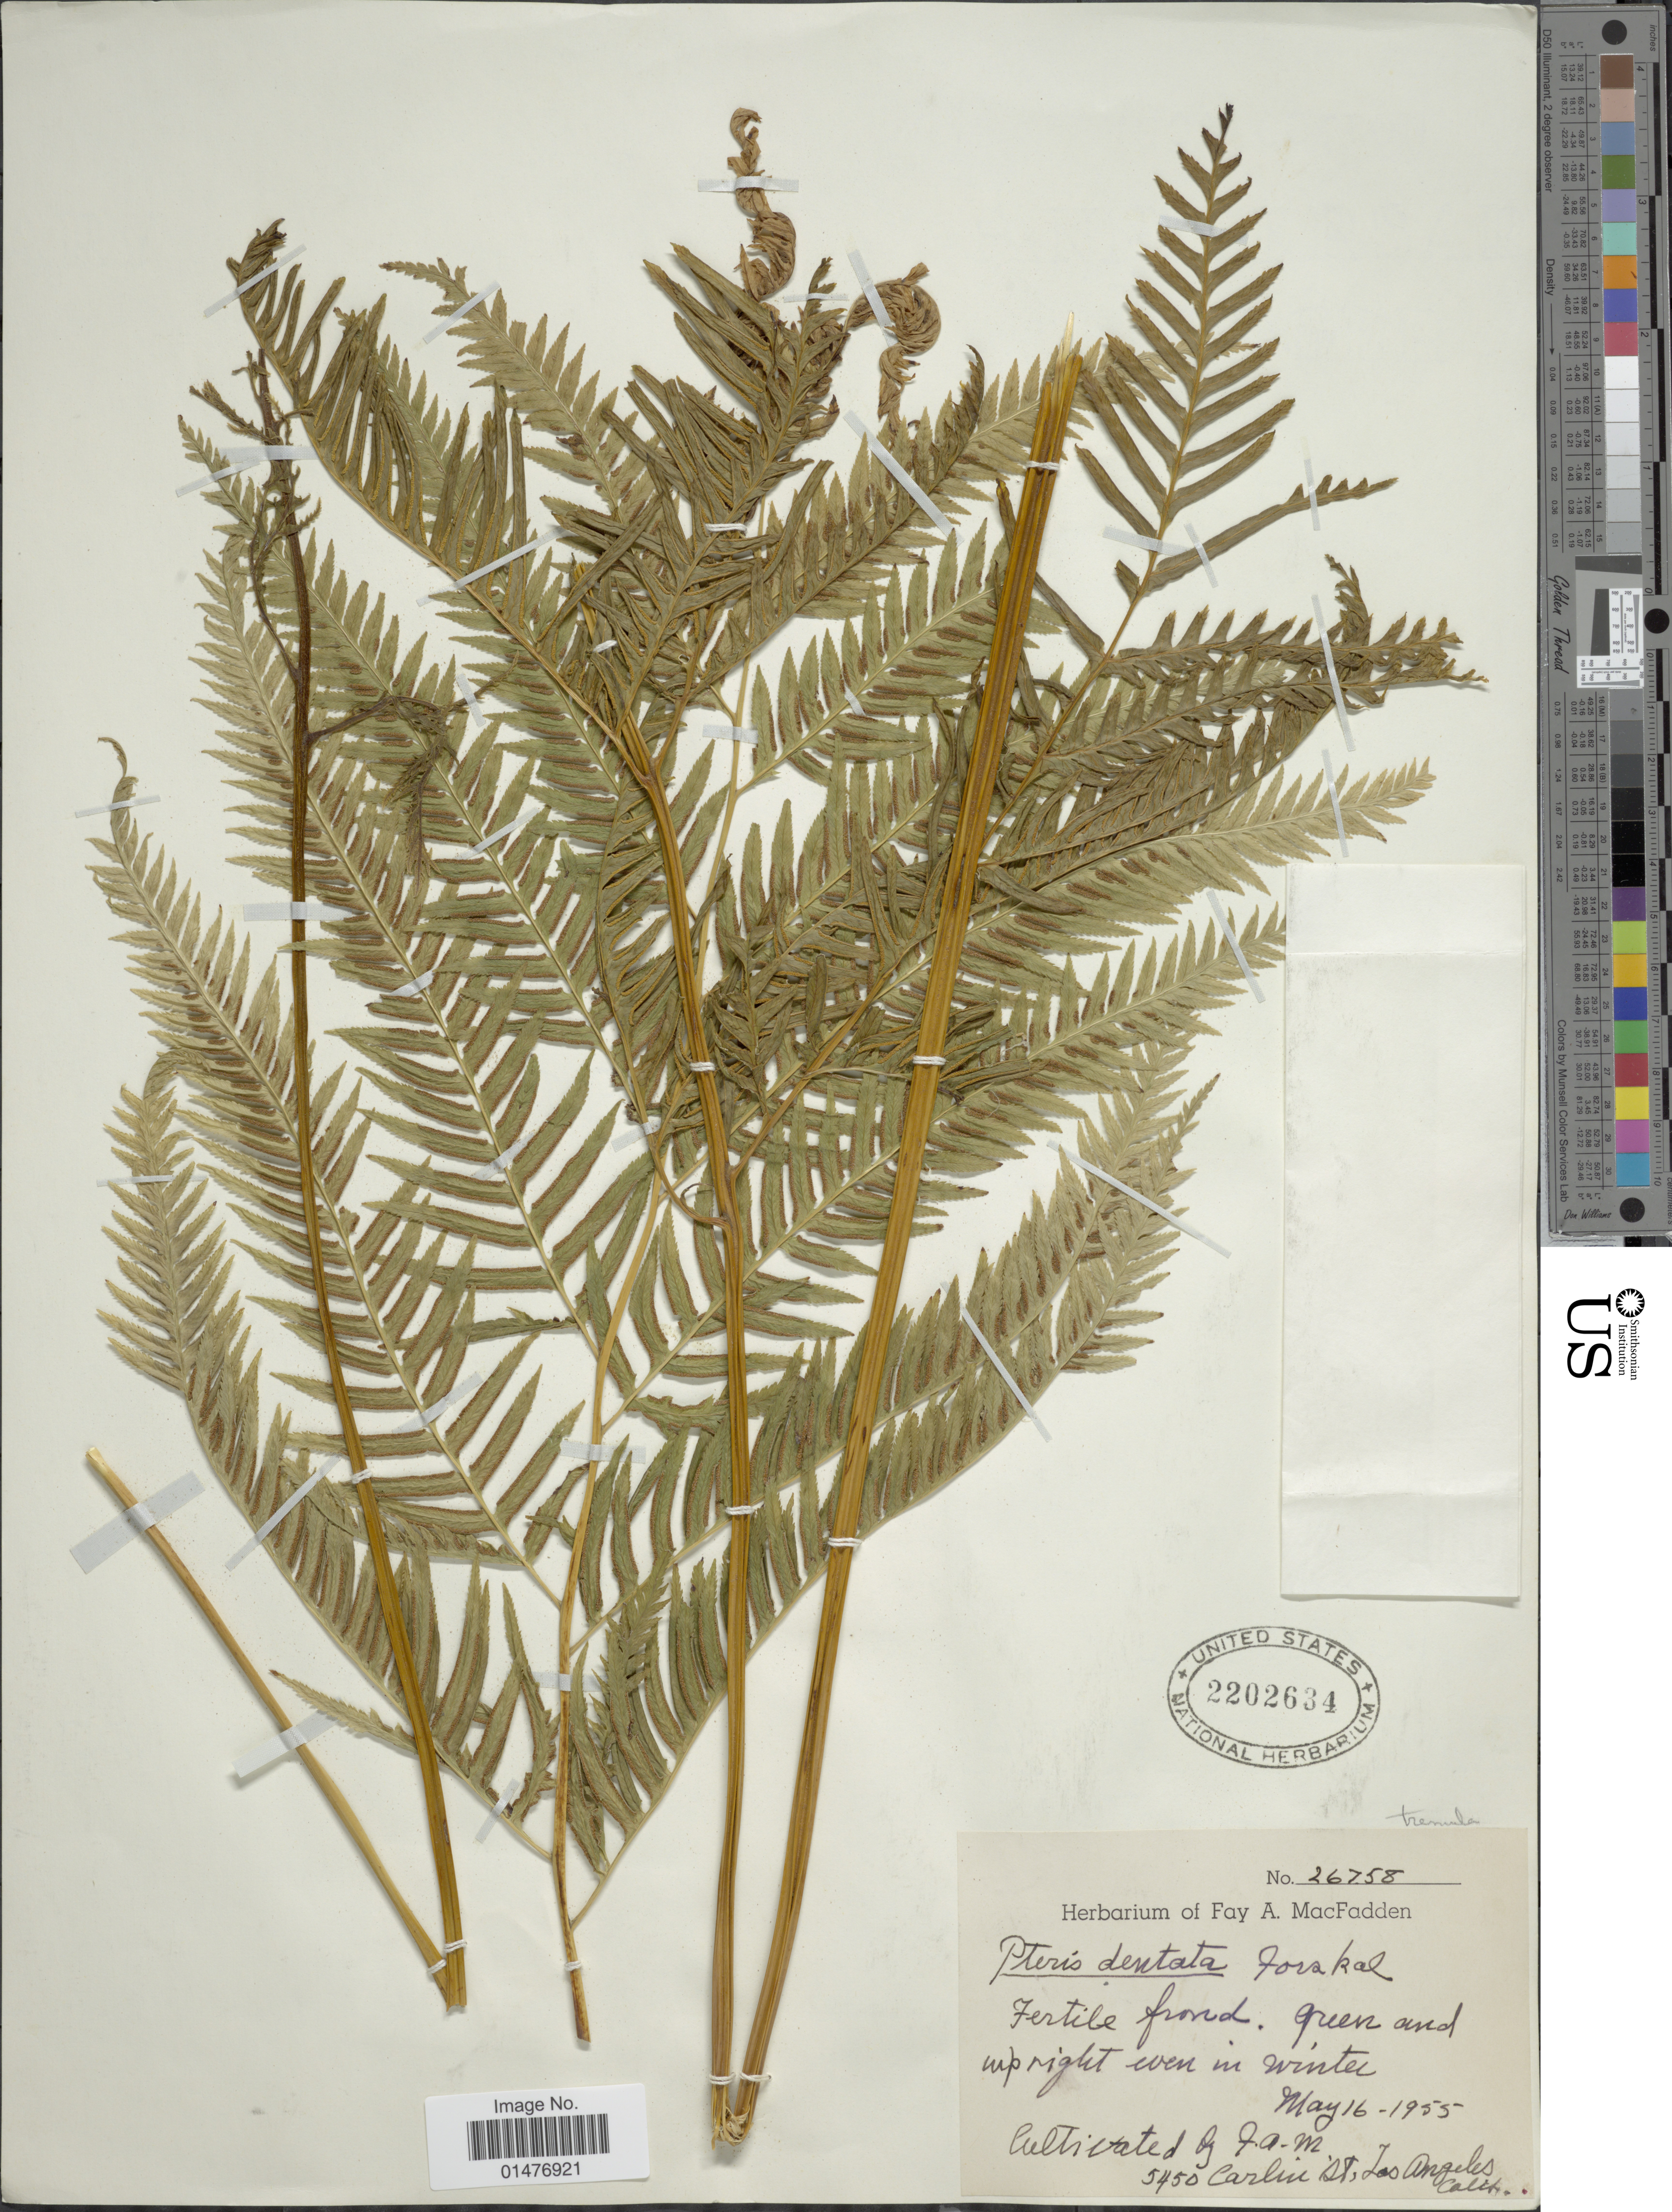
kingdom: Plantae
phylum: Tracheophyta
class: Polypodiopsida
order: Polypodiales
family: Pteridaceae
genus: Pteris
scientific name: Pteris dentata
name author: Forssk.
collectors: F. MacFadden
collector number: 26758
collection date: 1955-05-16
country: United States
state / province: California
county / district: Los Angeles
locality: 5450 Carlin St. Los Angeles, Calif.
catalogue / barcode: US 2202634